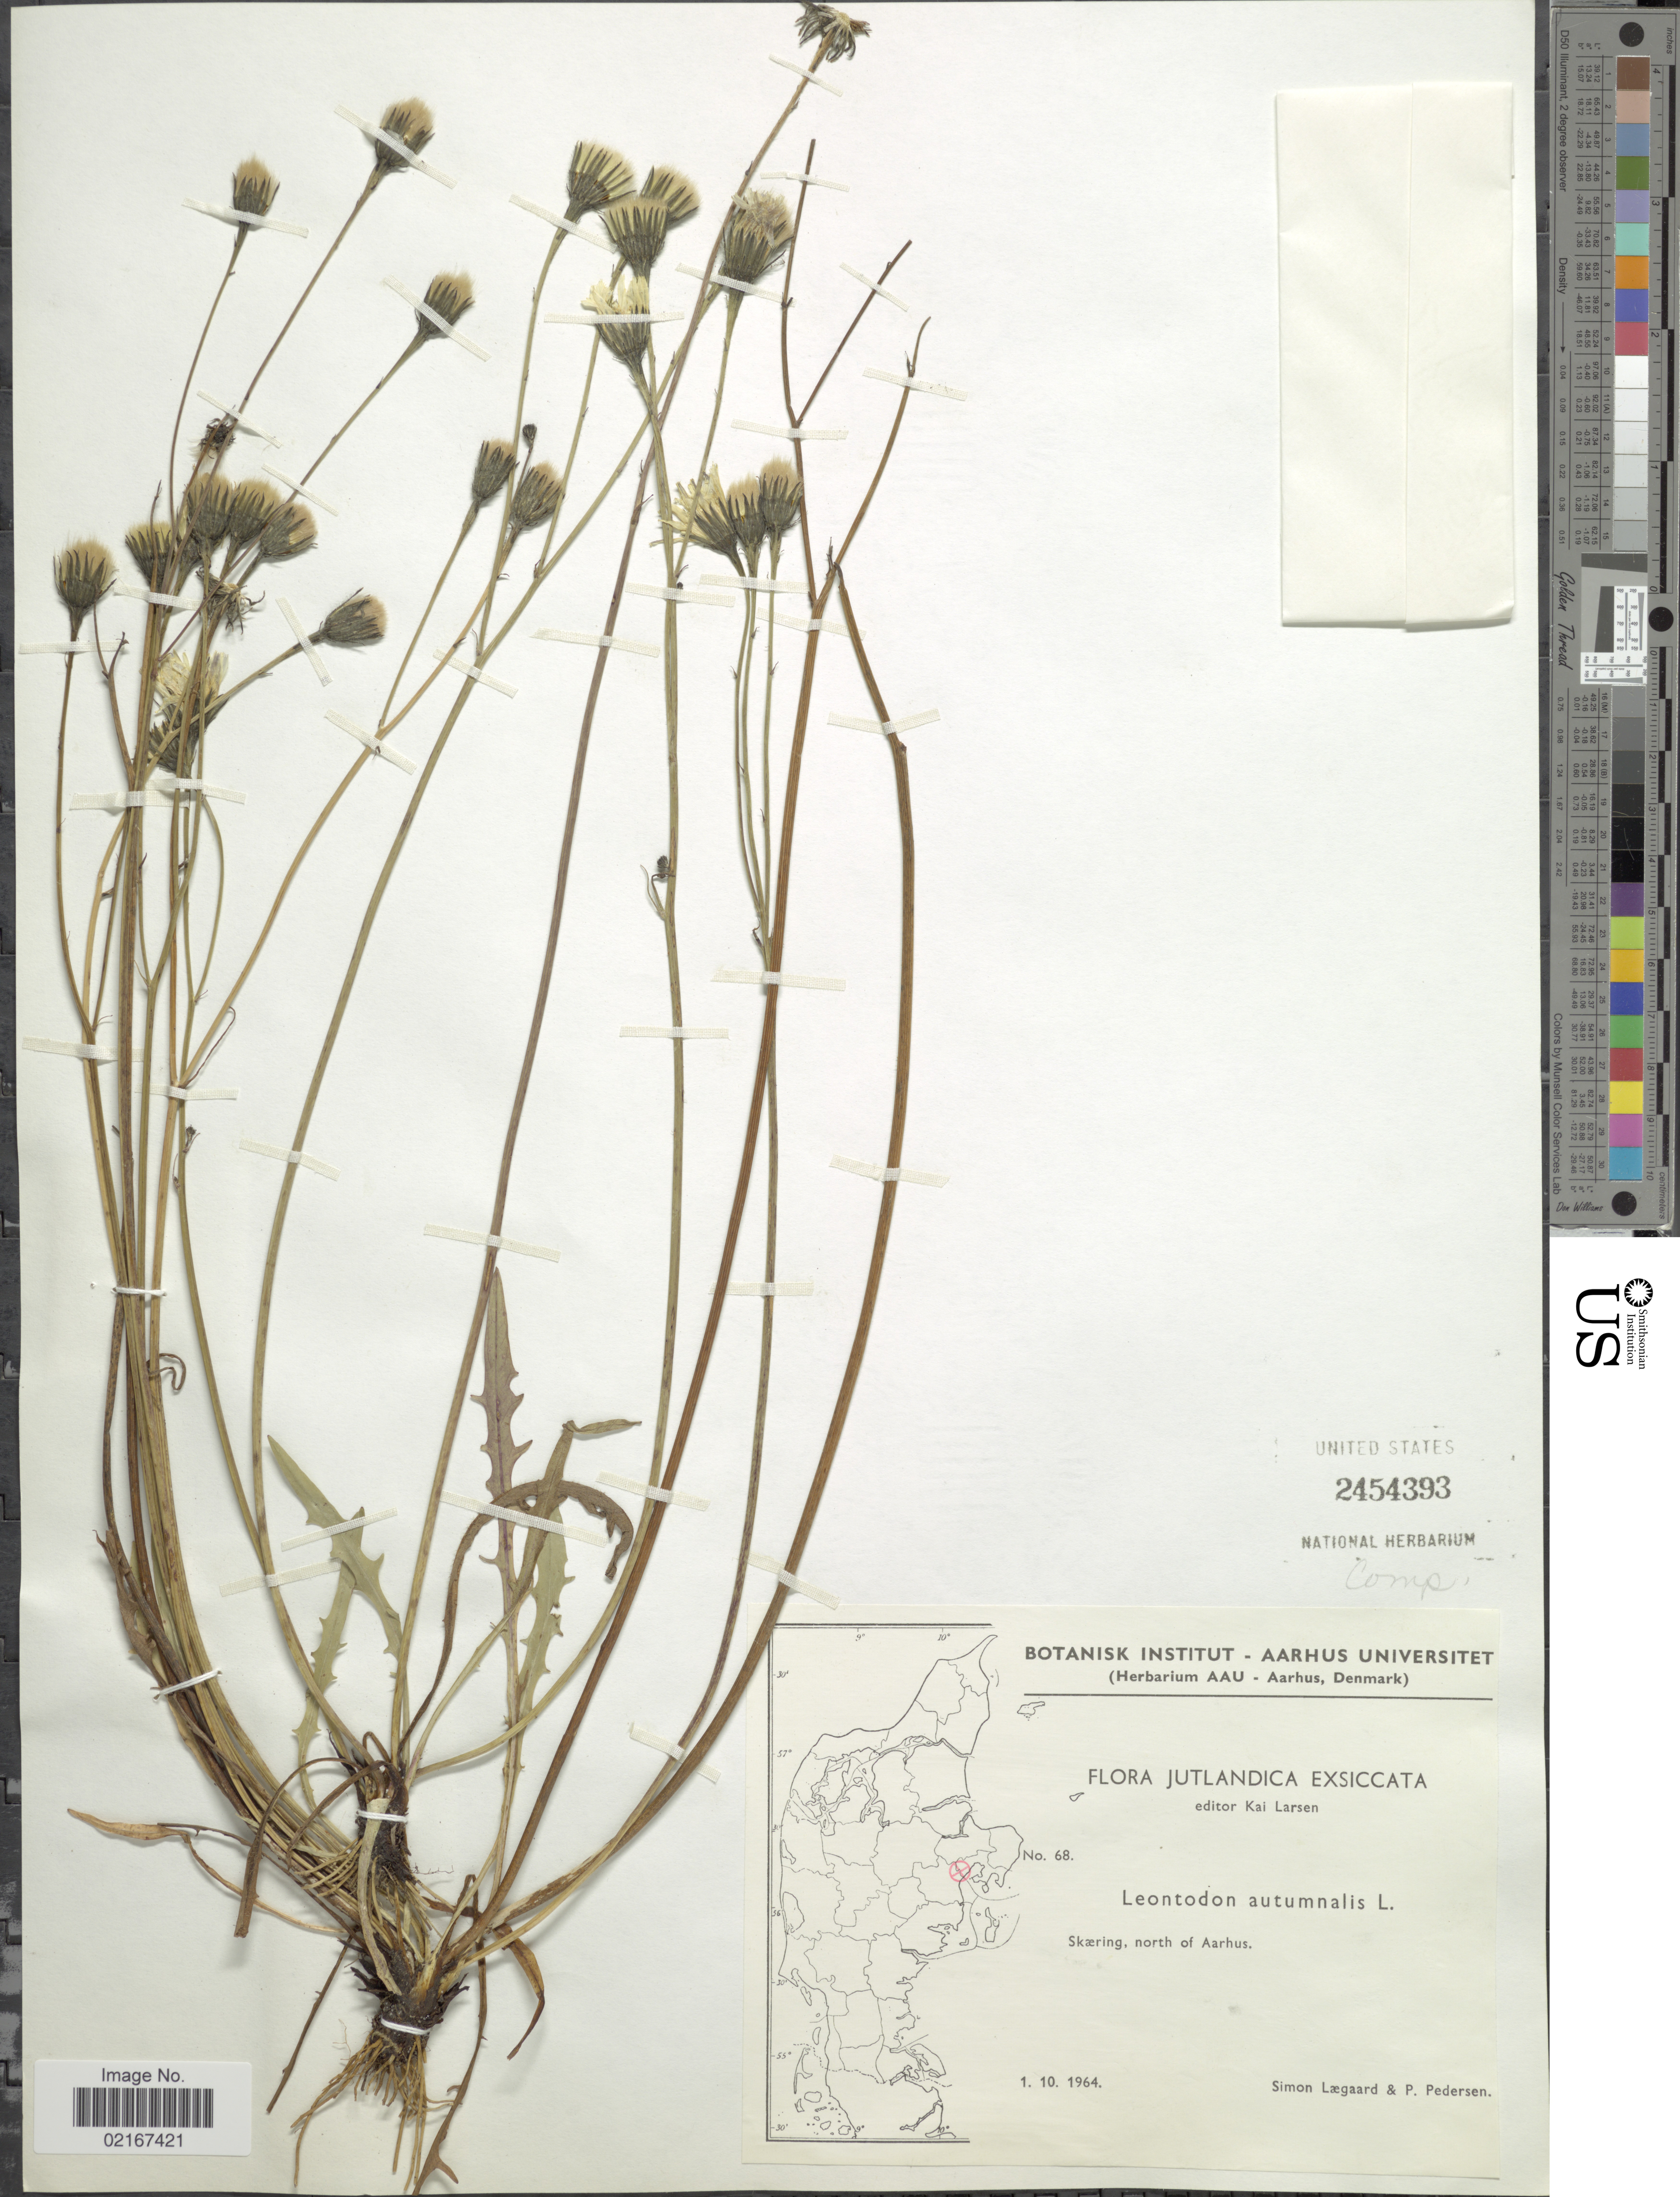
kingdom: Plantae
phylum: Tracheophyta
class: Magnoliopsida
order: Asterales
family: Asteraceae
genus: Scorzoneroides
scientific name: Scorzoneroides autumnalis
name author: (L.) Moench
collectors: S. Lægaard & P. Pedersen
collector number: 68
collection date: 1964-10-01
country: Denmark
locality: Jutlandica, Skaering, north of Aarhus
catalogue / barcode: US 2454393